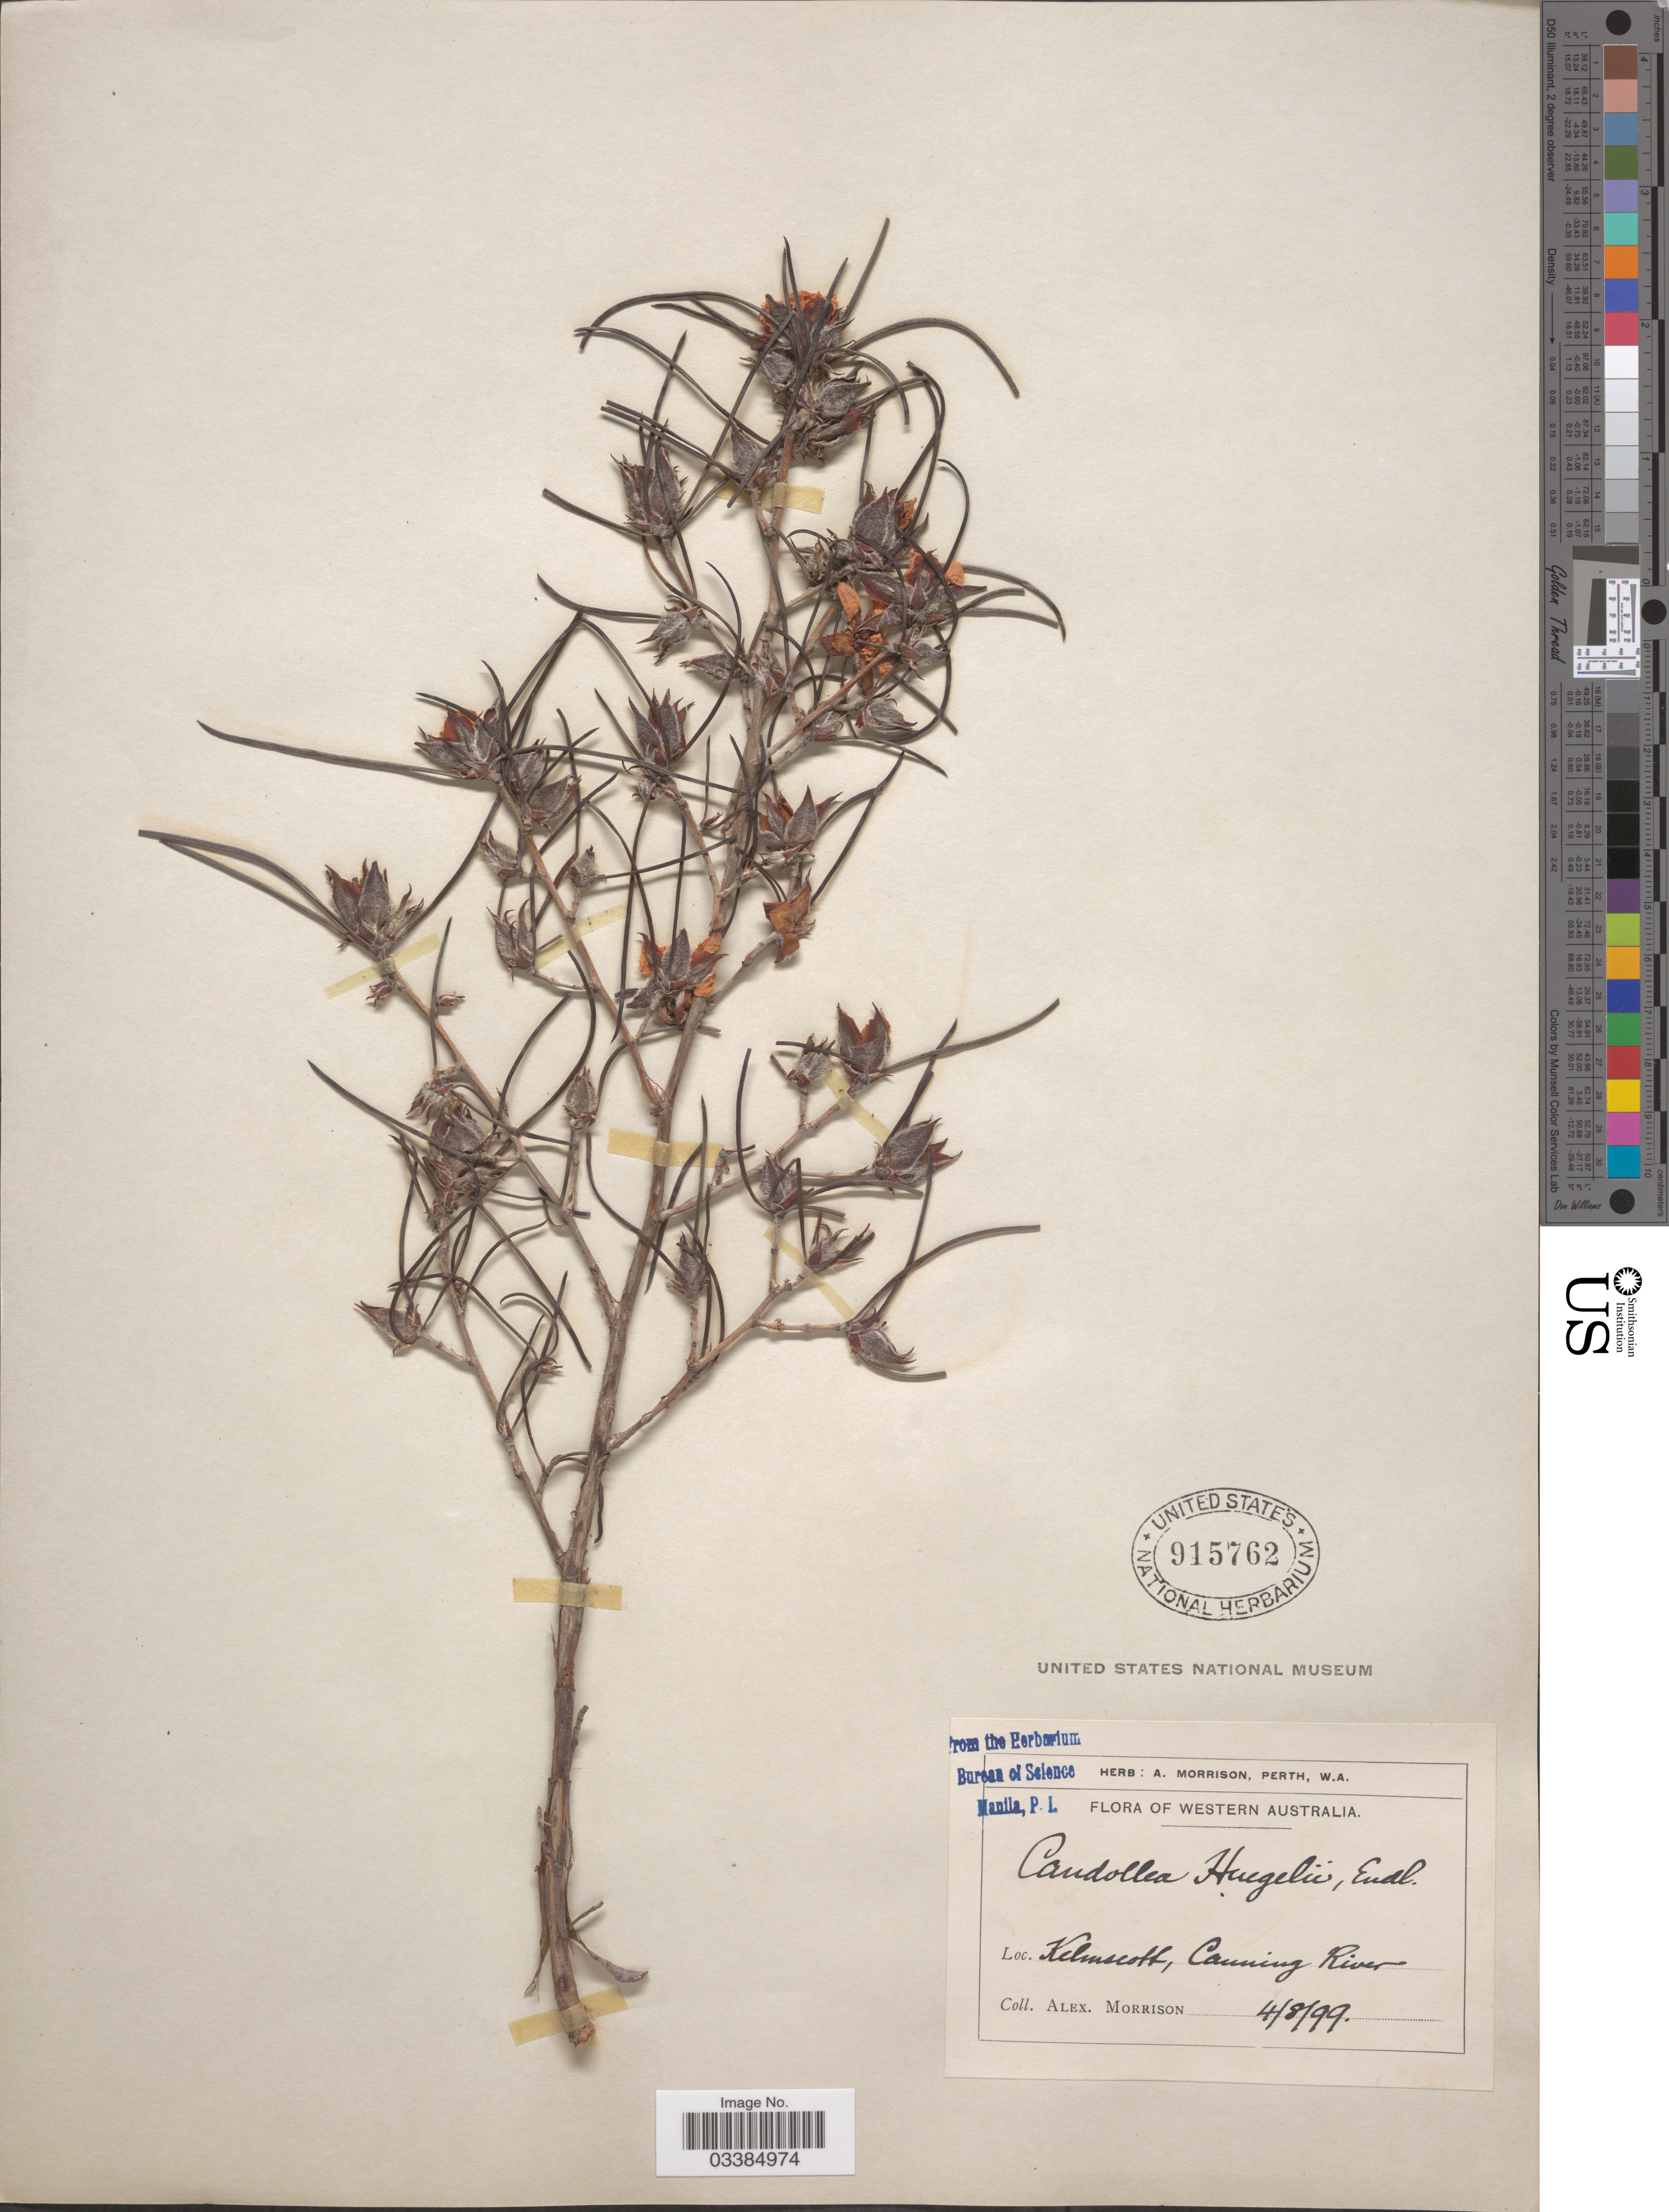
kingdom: Plantae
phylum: Tracheophyta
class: Magnoliopsida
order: Dilleniales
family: Dilleniaceae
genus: Hibbertia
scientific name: Hibbertia huegelii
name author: F. Muell.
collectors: A. Morrison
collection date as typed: Transcribed d/m/y: 4/8/99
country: Australia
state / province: Western Australia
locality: Kelmscott, Canning River.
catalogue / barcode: US 915762